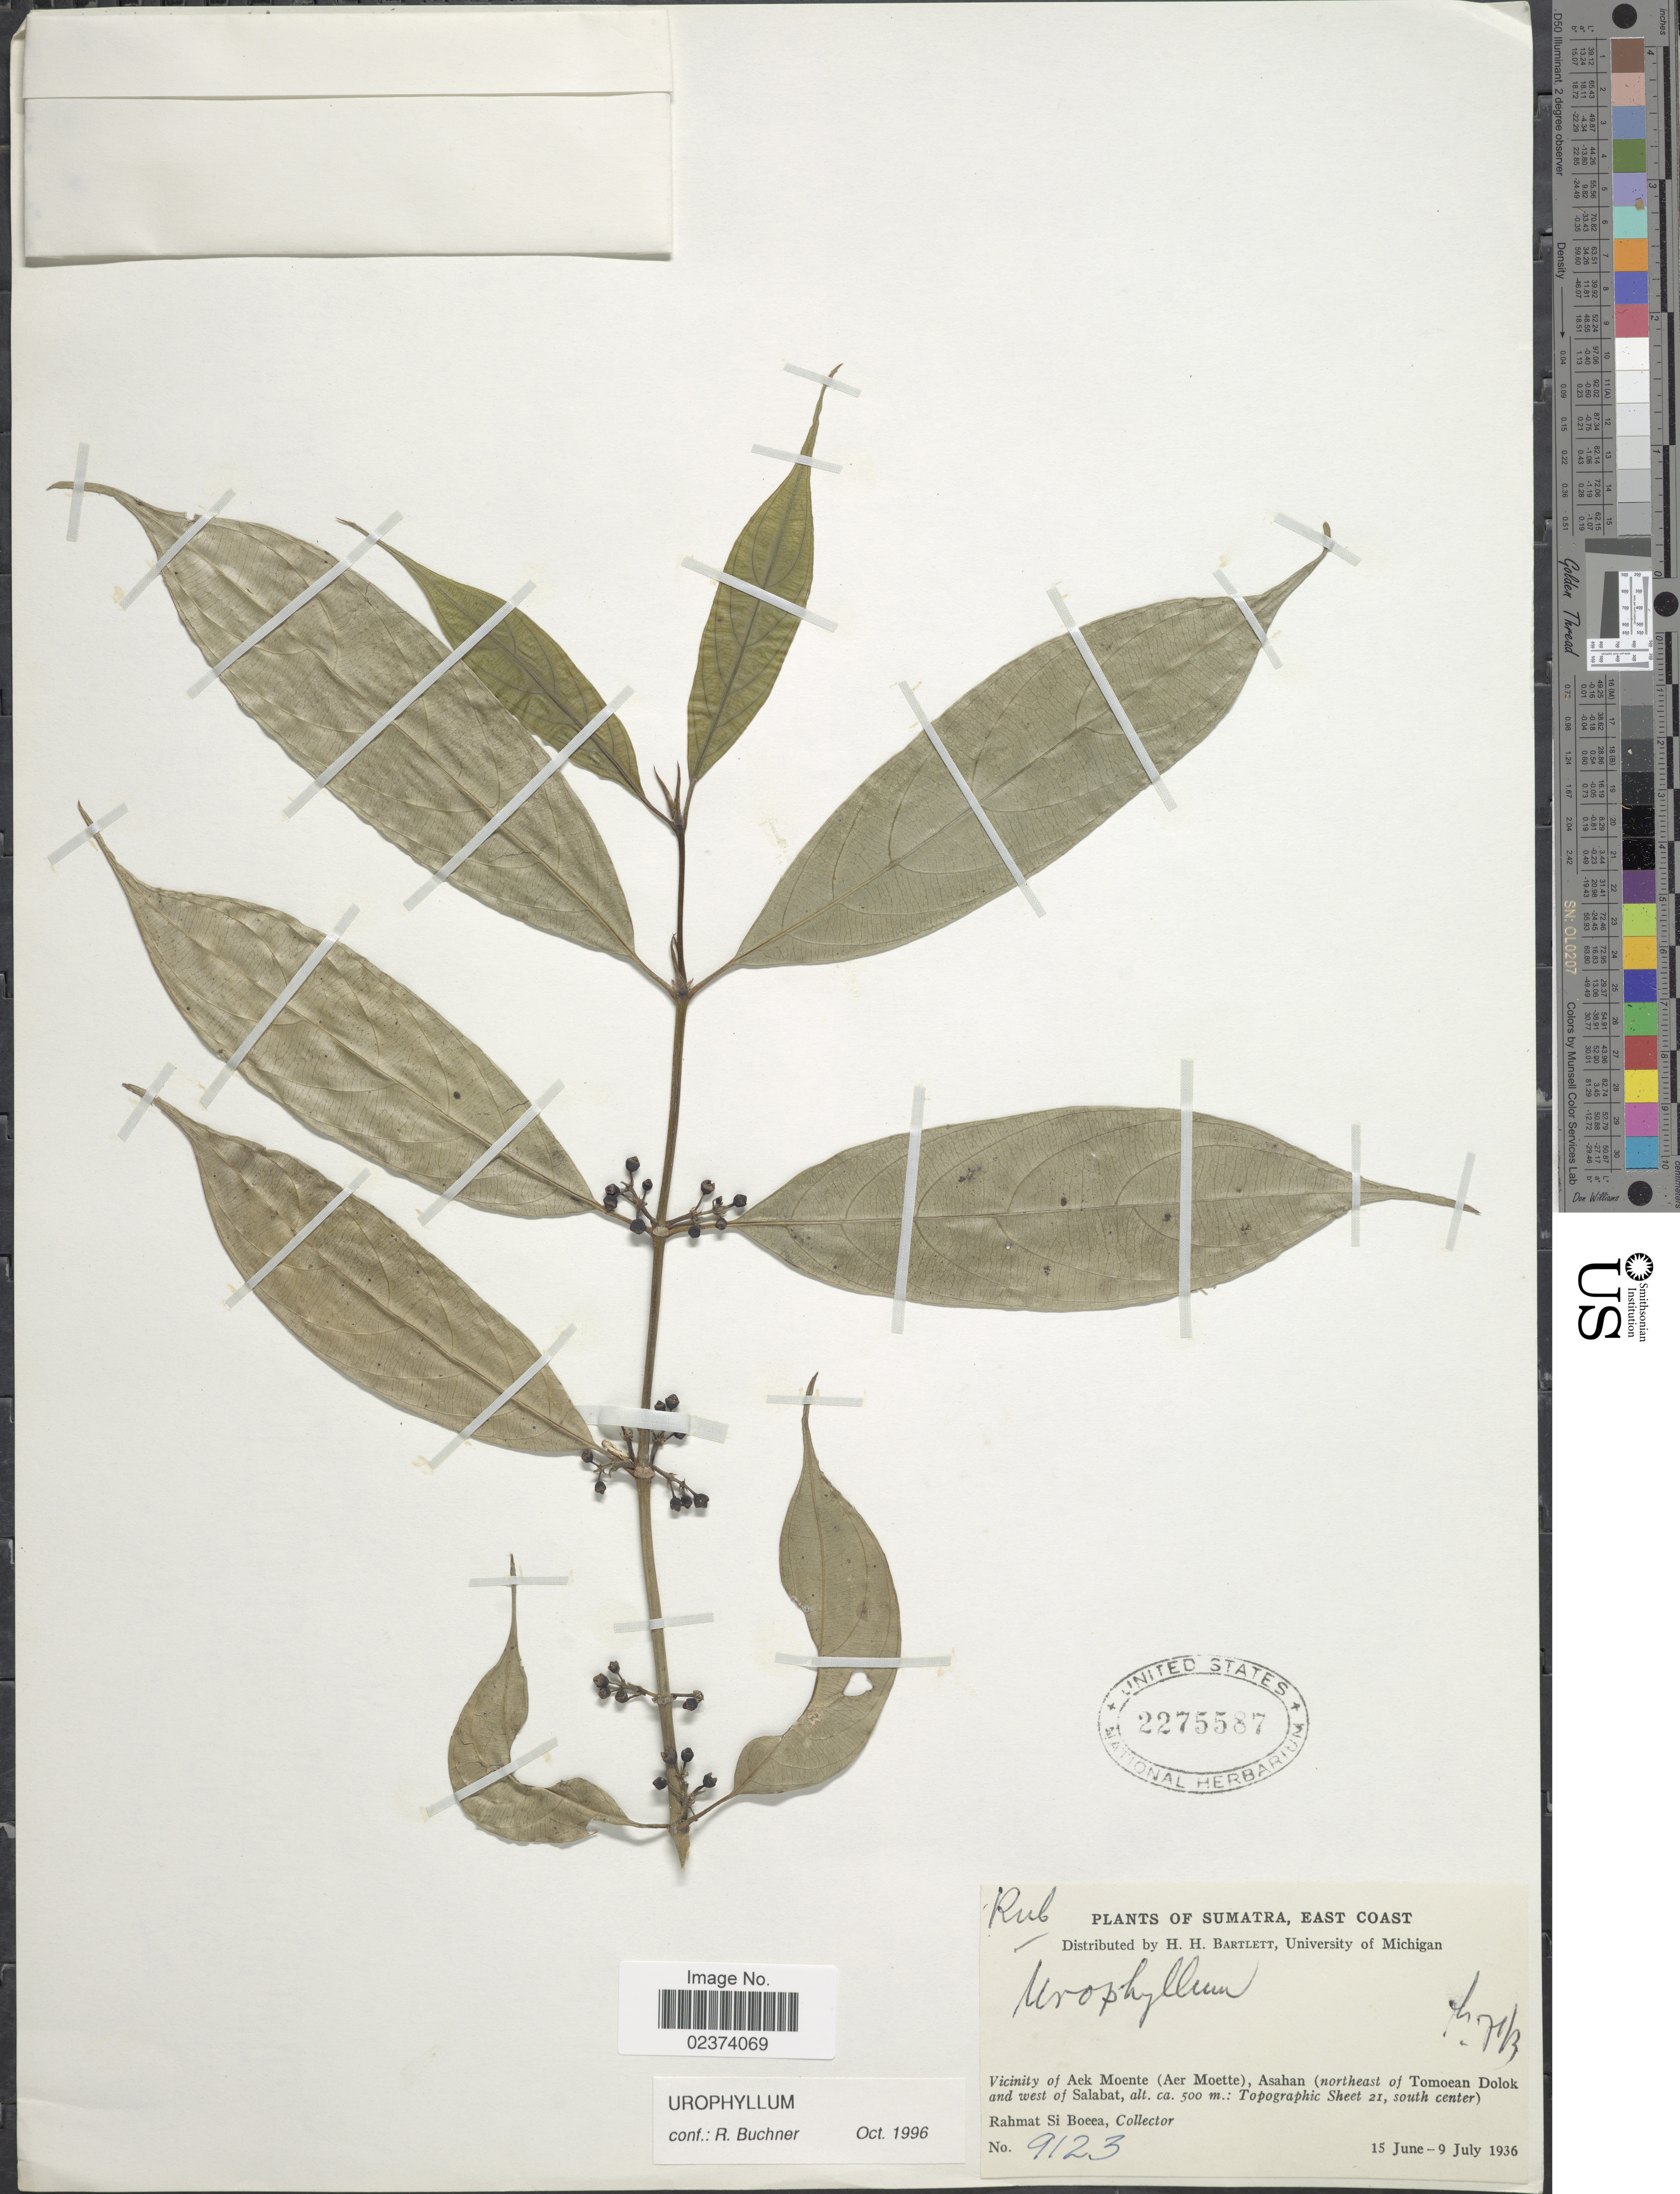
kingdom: Plantae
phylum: Tracheophyta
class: Magnoliopsida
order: Gentianales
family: Rubiaceae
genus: Urophyllum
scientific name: Urophyllum sp.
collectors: Rahmat Si Boeea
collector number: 9123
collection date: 1936-06-15/1936-07-09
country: Indonesia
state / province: Sumatra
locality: East Coast, Vicinity of Aek Moente (Aer Moette), Asahan (northeast of Tomoean Dolok and west of Salabat: Topographic Sheet 21, south center)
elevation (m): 500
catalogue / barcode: US 2275587